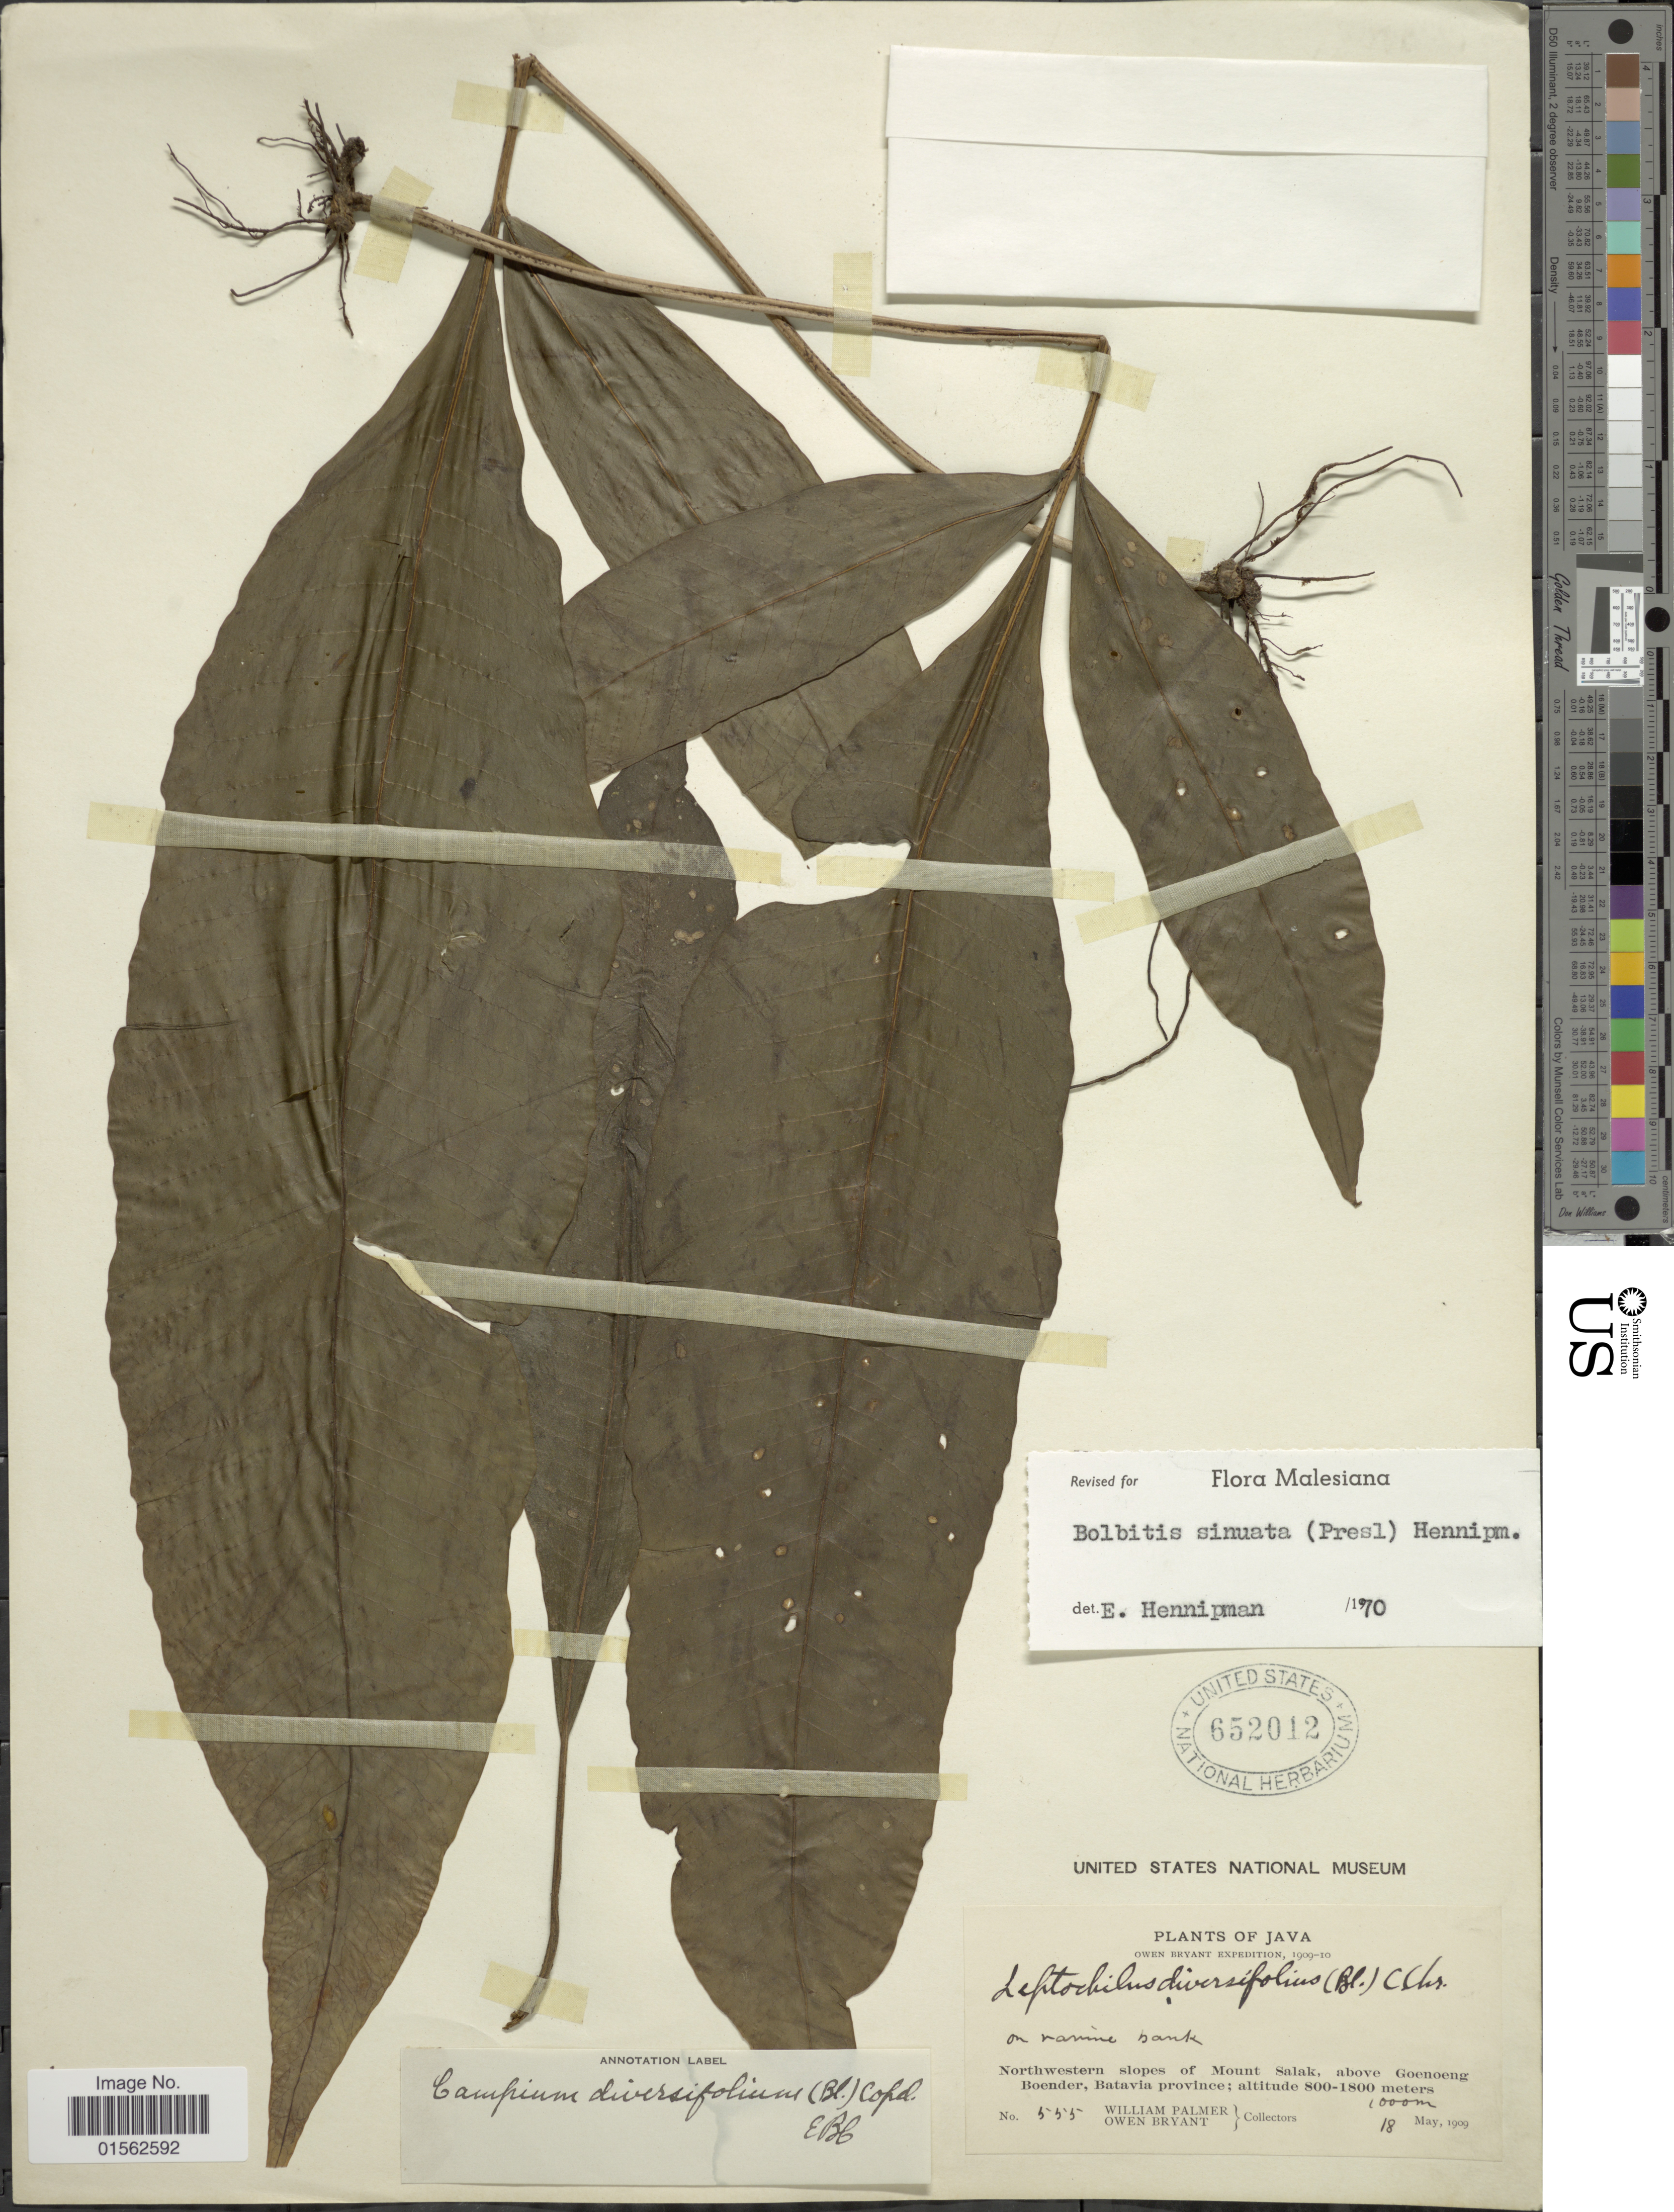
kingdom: Plantae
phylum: Tracheophyta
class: Polypodiopsida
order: Polypodiales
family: Dryopteridaceae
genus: Bolbitis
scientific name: Bolbitis sinuata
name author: (C. Presl) Hennipman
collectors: W. Palmer & O. Bryant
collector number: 555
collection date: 1909-05-18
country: Indonesia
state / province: Java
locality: On ravine bank, Northwestern slopes of Mount Salak, above Goenoeng Boender, Batavia province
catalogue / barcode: US 652012